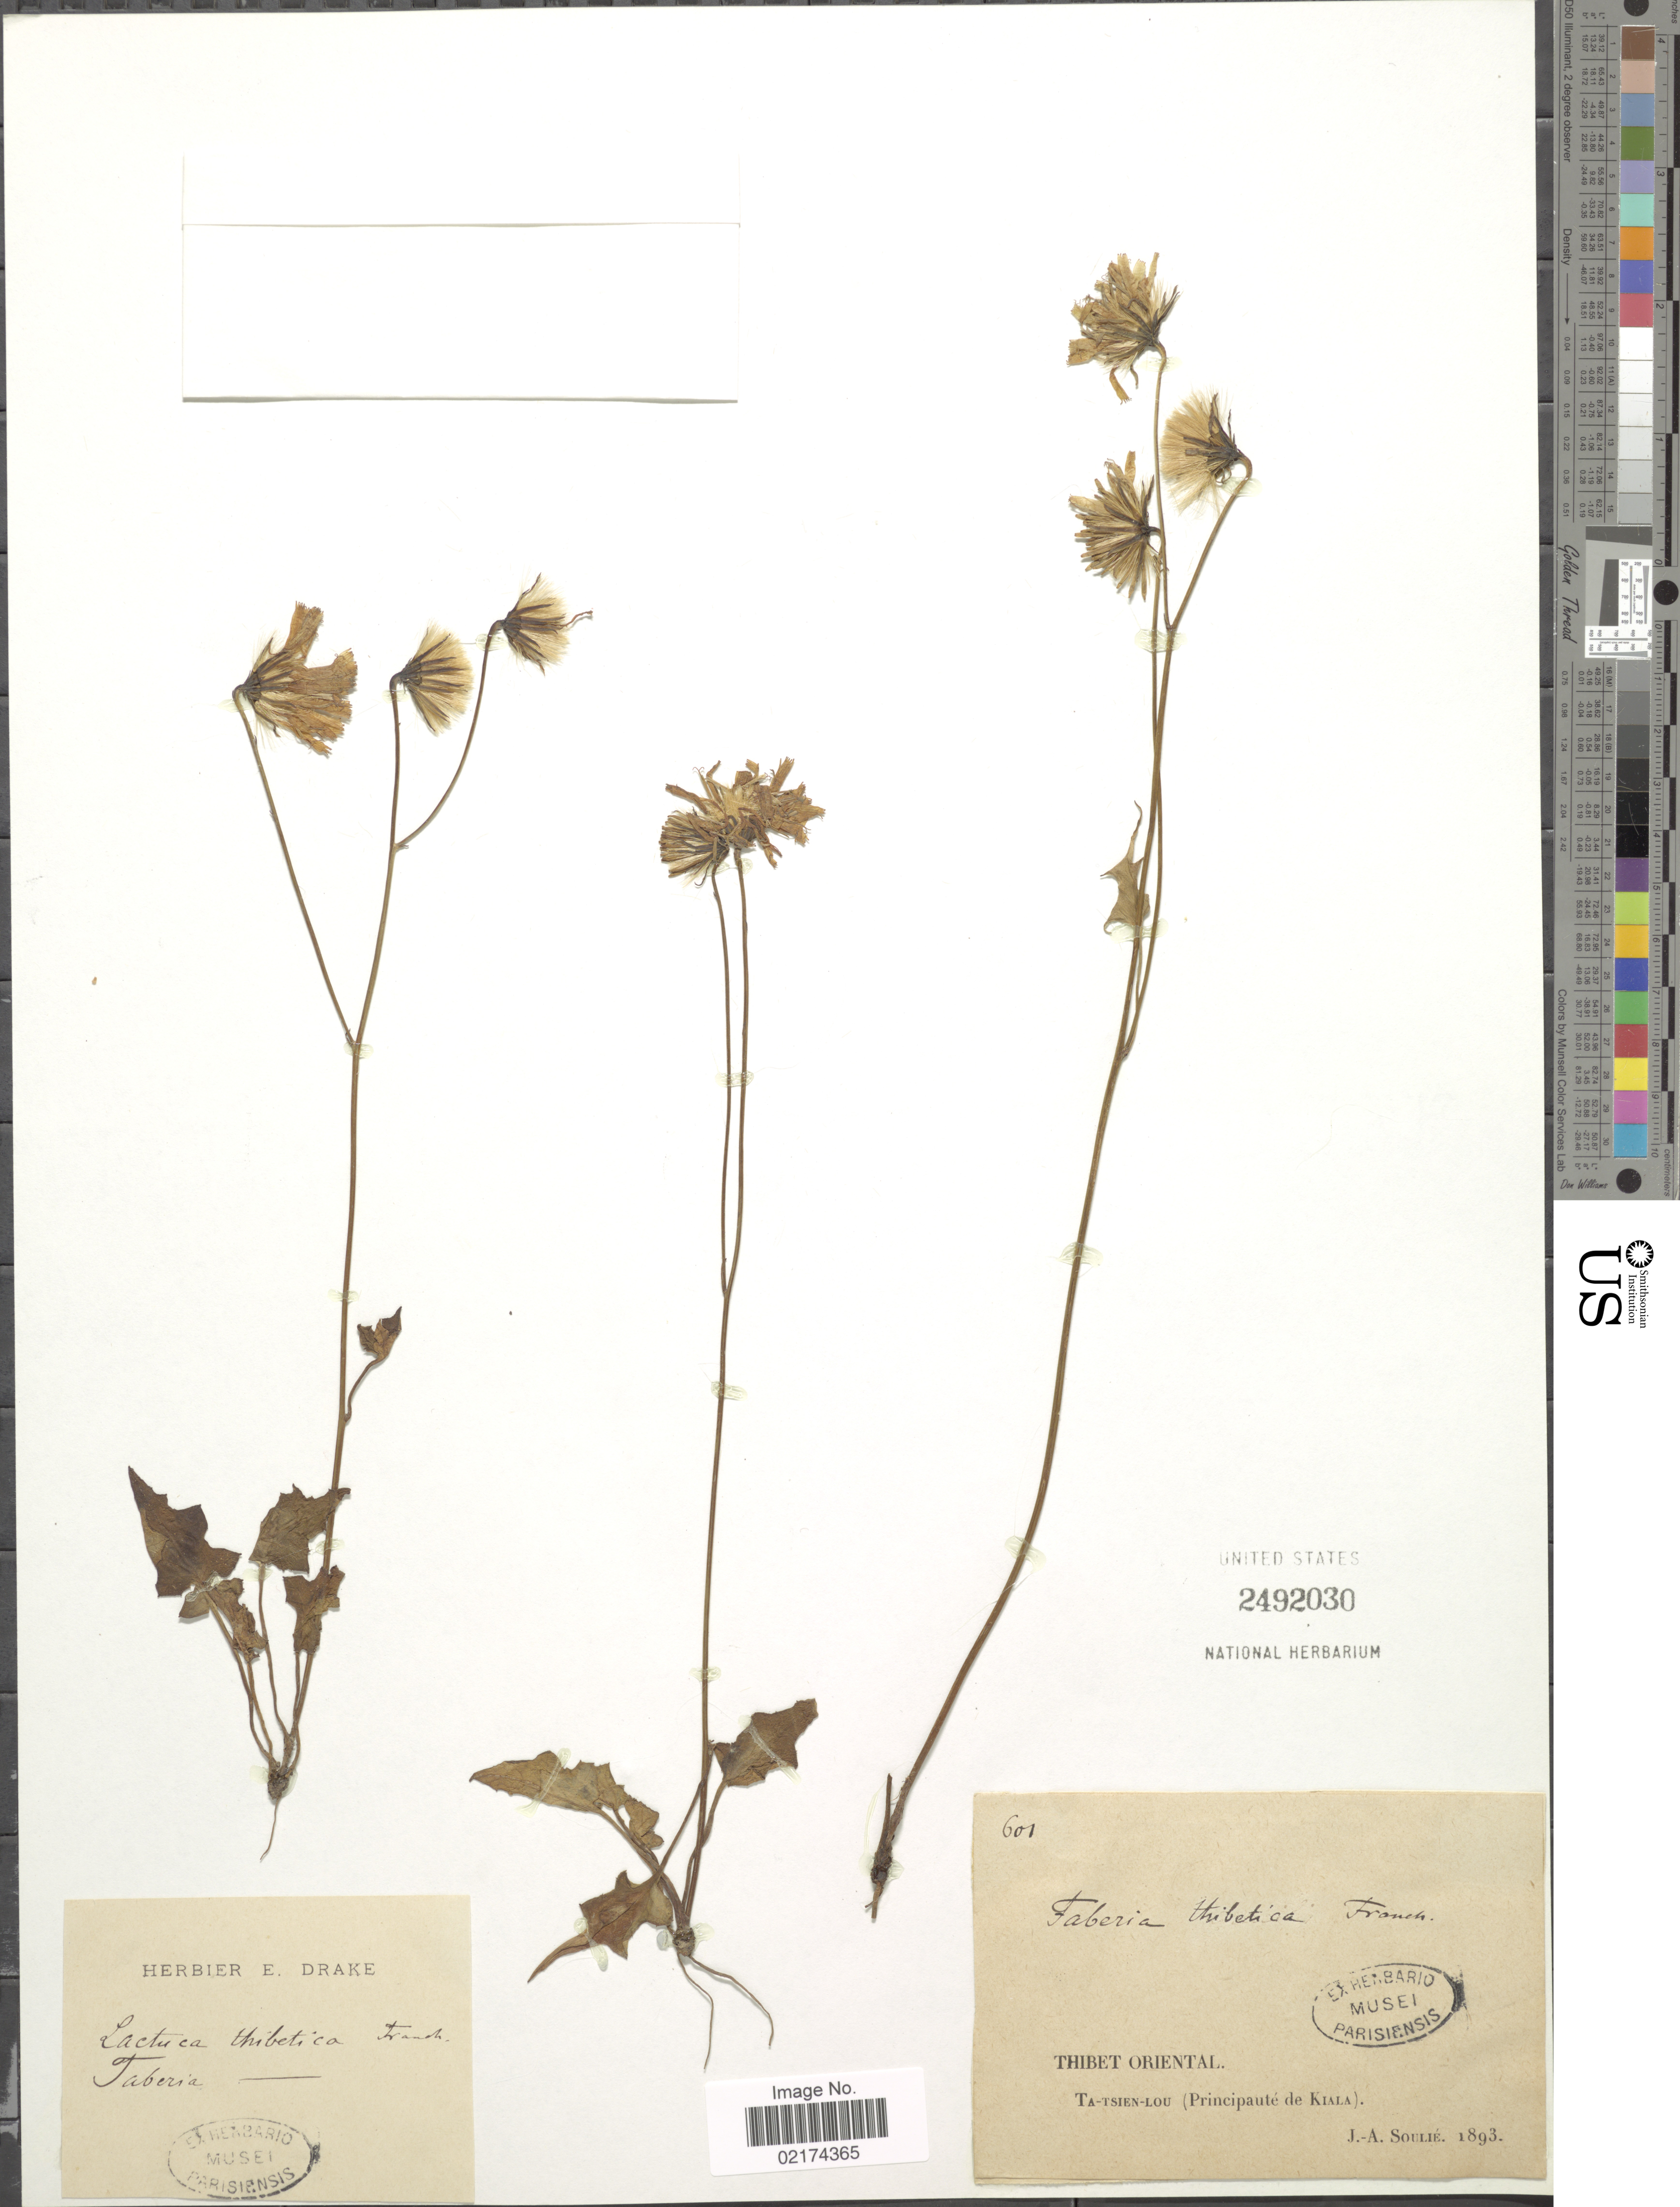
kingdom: Plantae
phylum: Tracheophyta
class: Magnoliopsida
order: Asterales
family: Asteraceae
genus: Faberia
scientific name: Faberia thibetica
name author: (Franch.) Beauverd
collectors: J. Soulié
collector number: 601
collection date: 1893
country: China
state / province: Xizang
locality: Thibet Oriental, Ta-Tsien-Lou (Principaute de Kiala)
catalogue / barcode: US 2492030